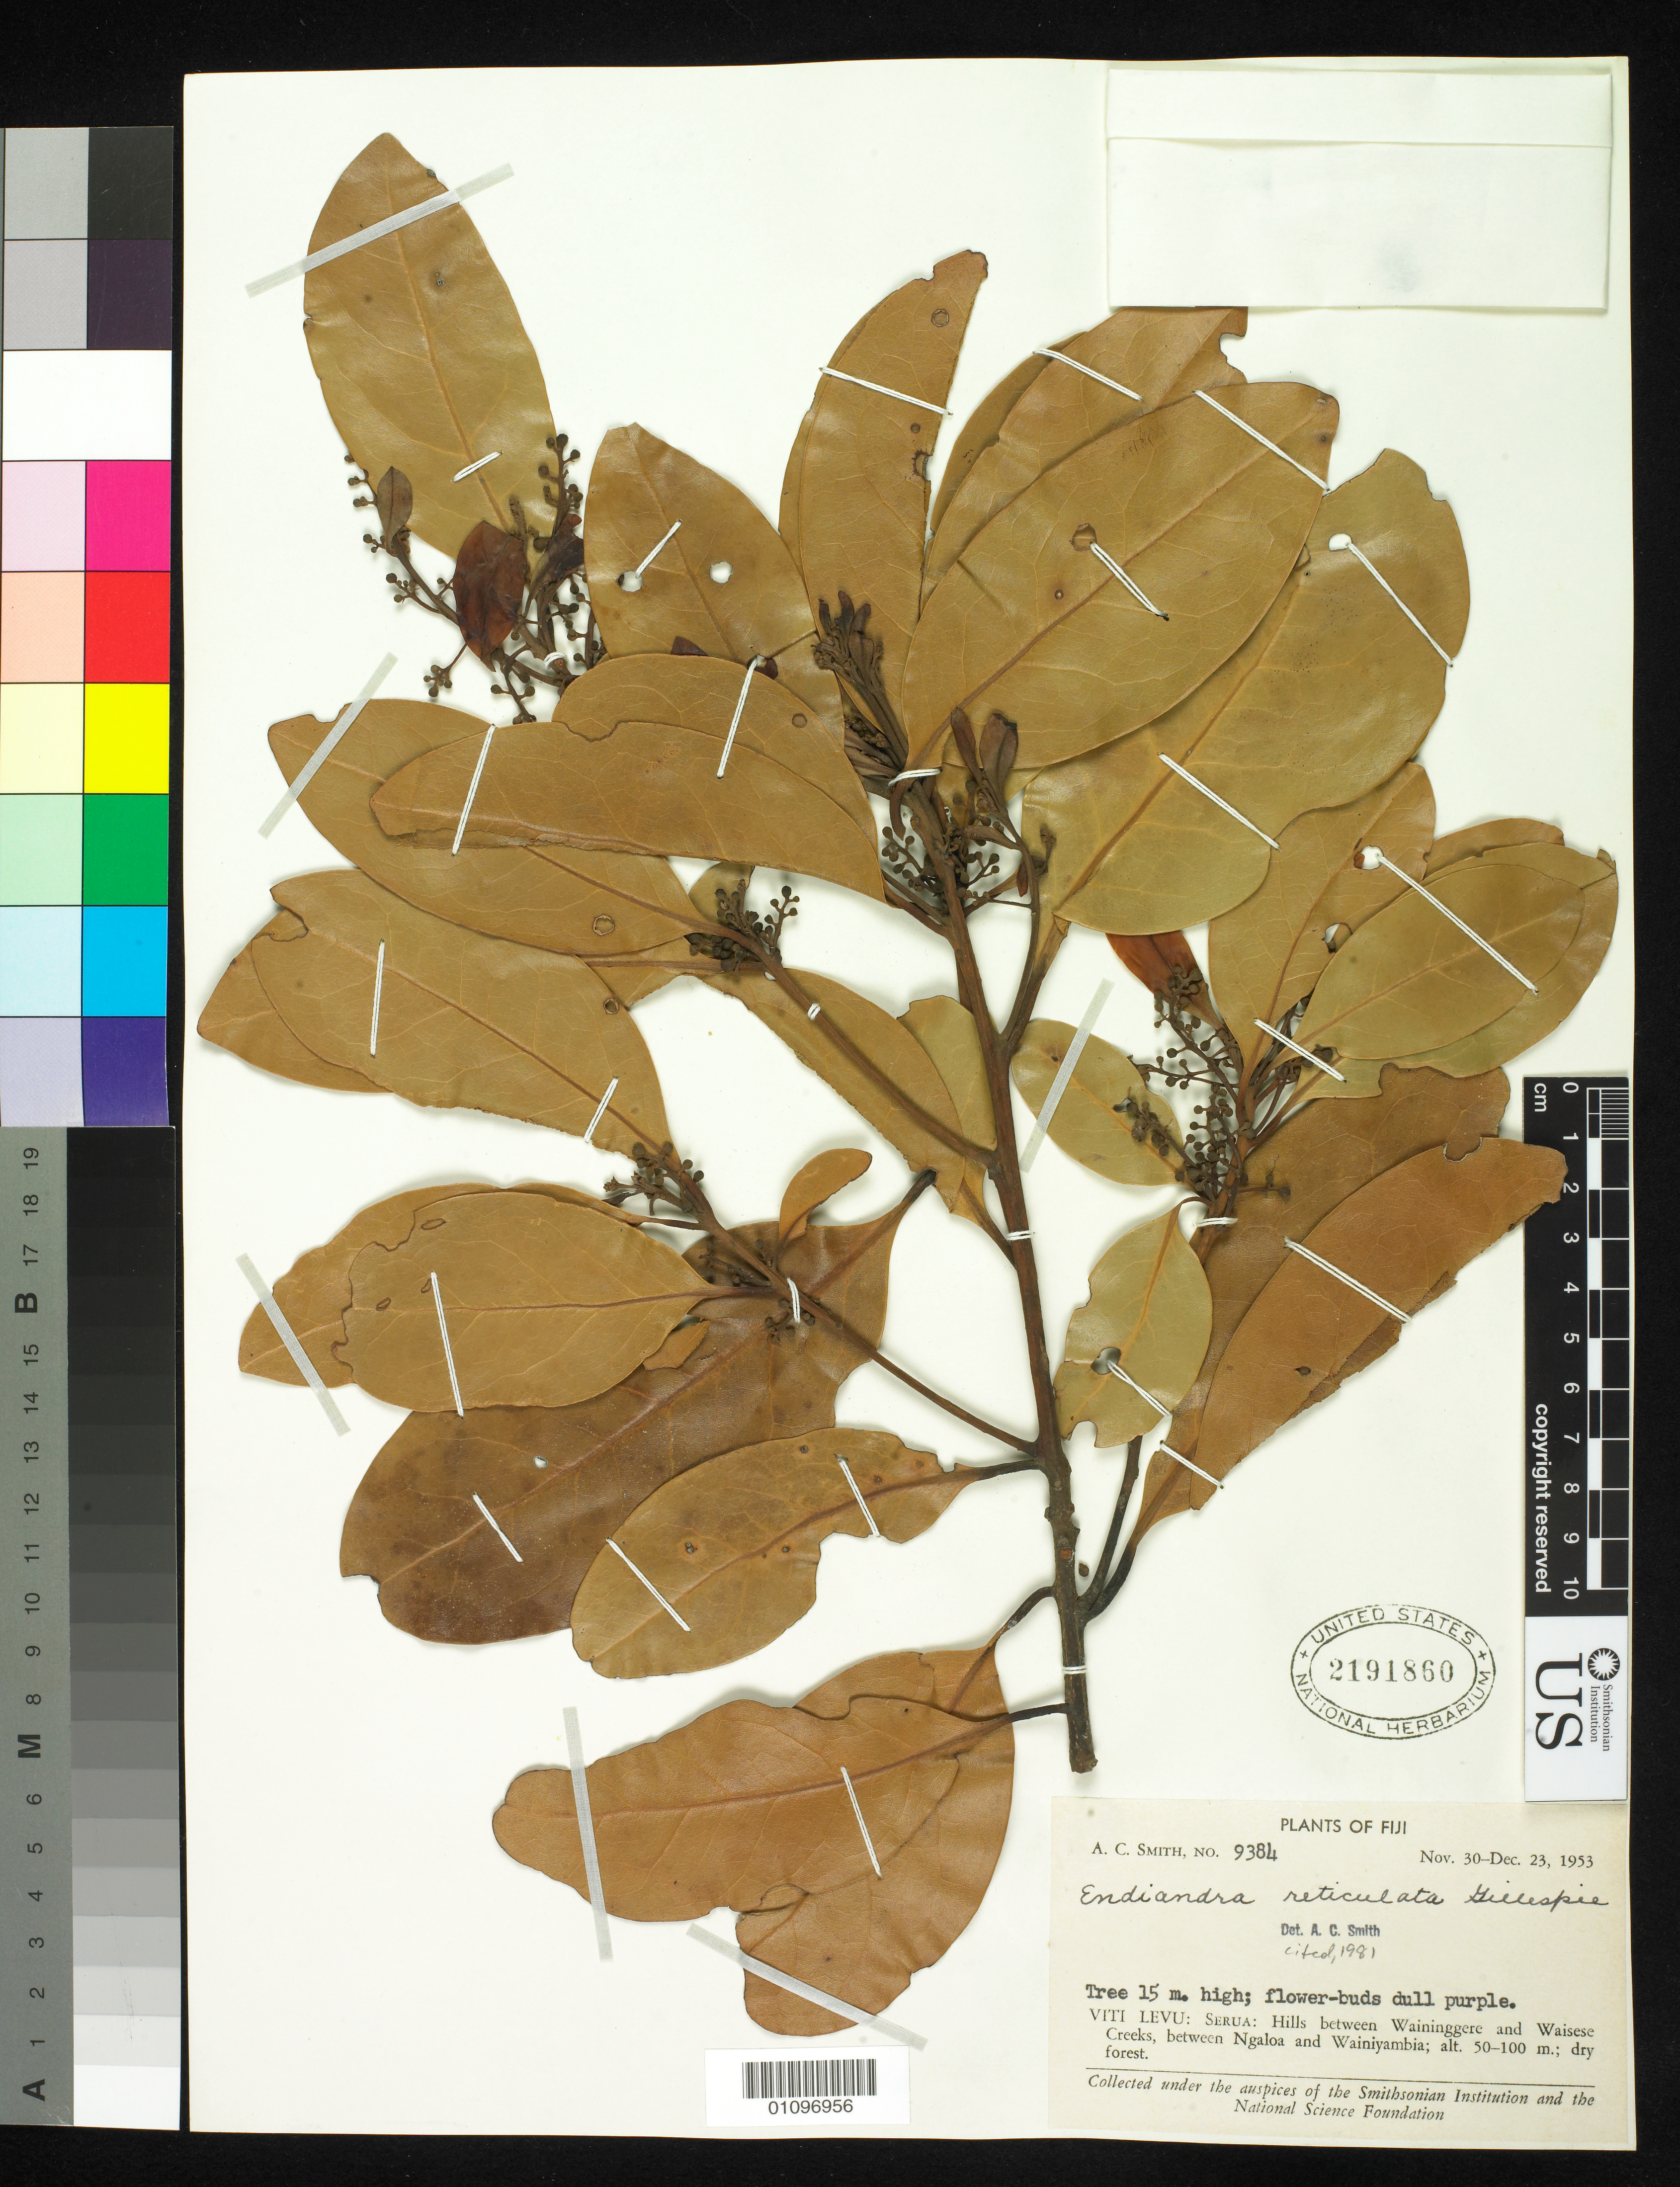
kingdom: Plantae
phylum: Tracheophyta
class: Magnoliopsida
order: Laurales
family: Lauraceae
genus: Endiandra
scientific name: Endiandra reticulata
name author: C.T. White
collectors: A. C. Smith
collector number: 9384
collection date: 1953-11-23/1953-12-07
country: Fiji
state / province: Serua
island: Viti Levu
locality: Hills west of Waivanu Creek, between Ngaloa and Korovou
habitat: dry forest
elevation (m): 50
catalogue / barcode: US 2191860